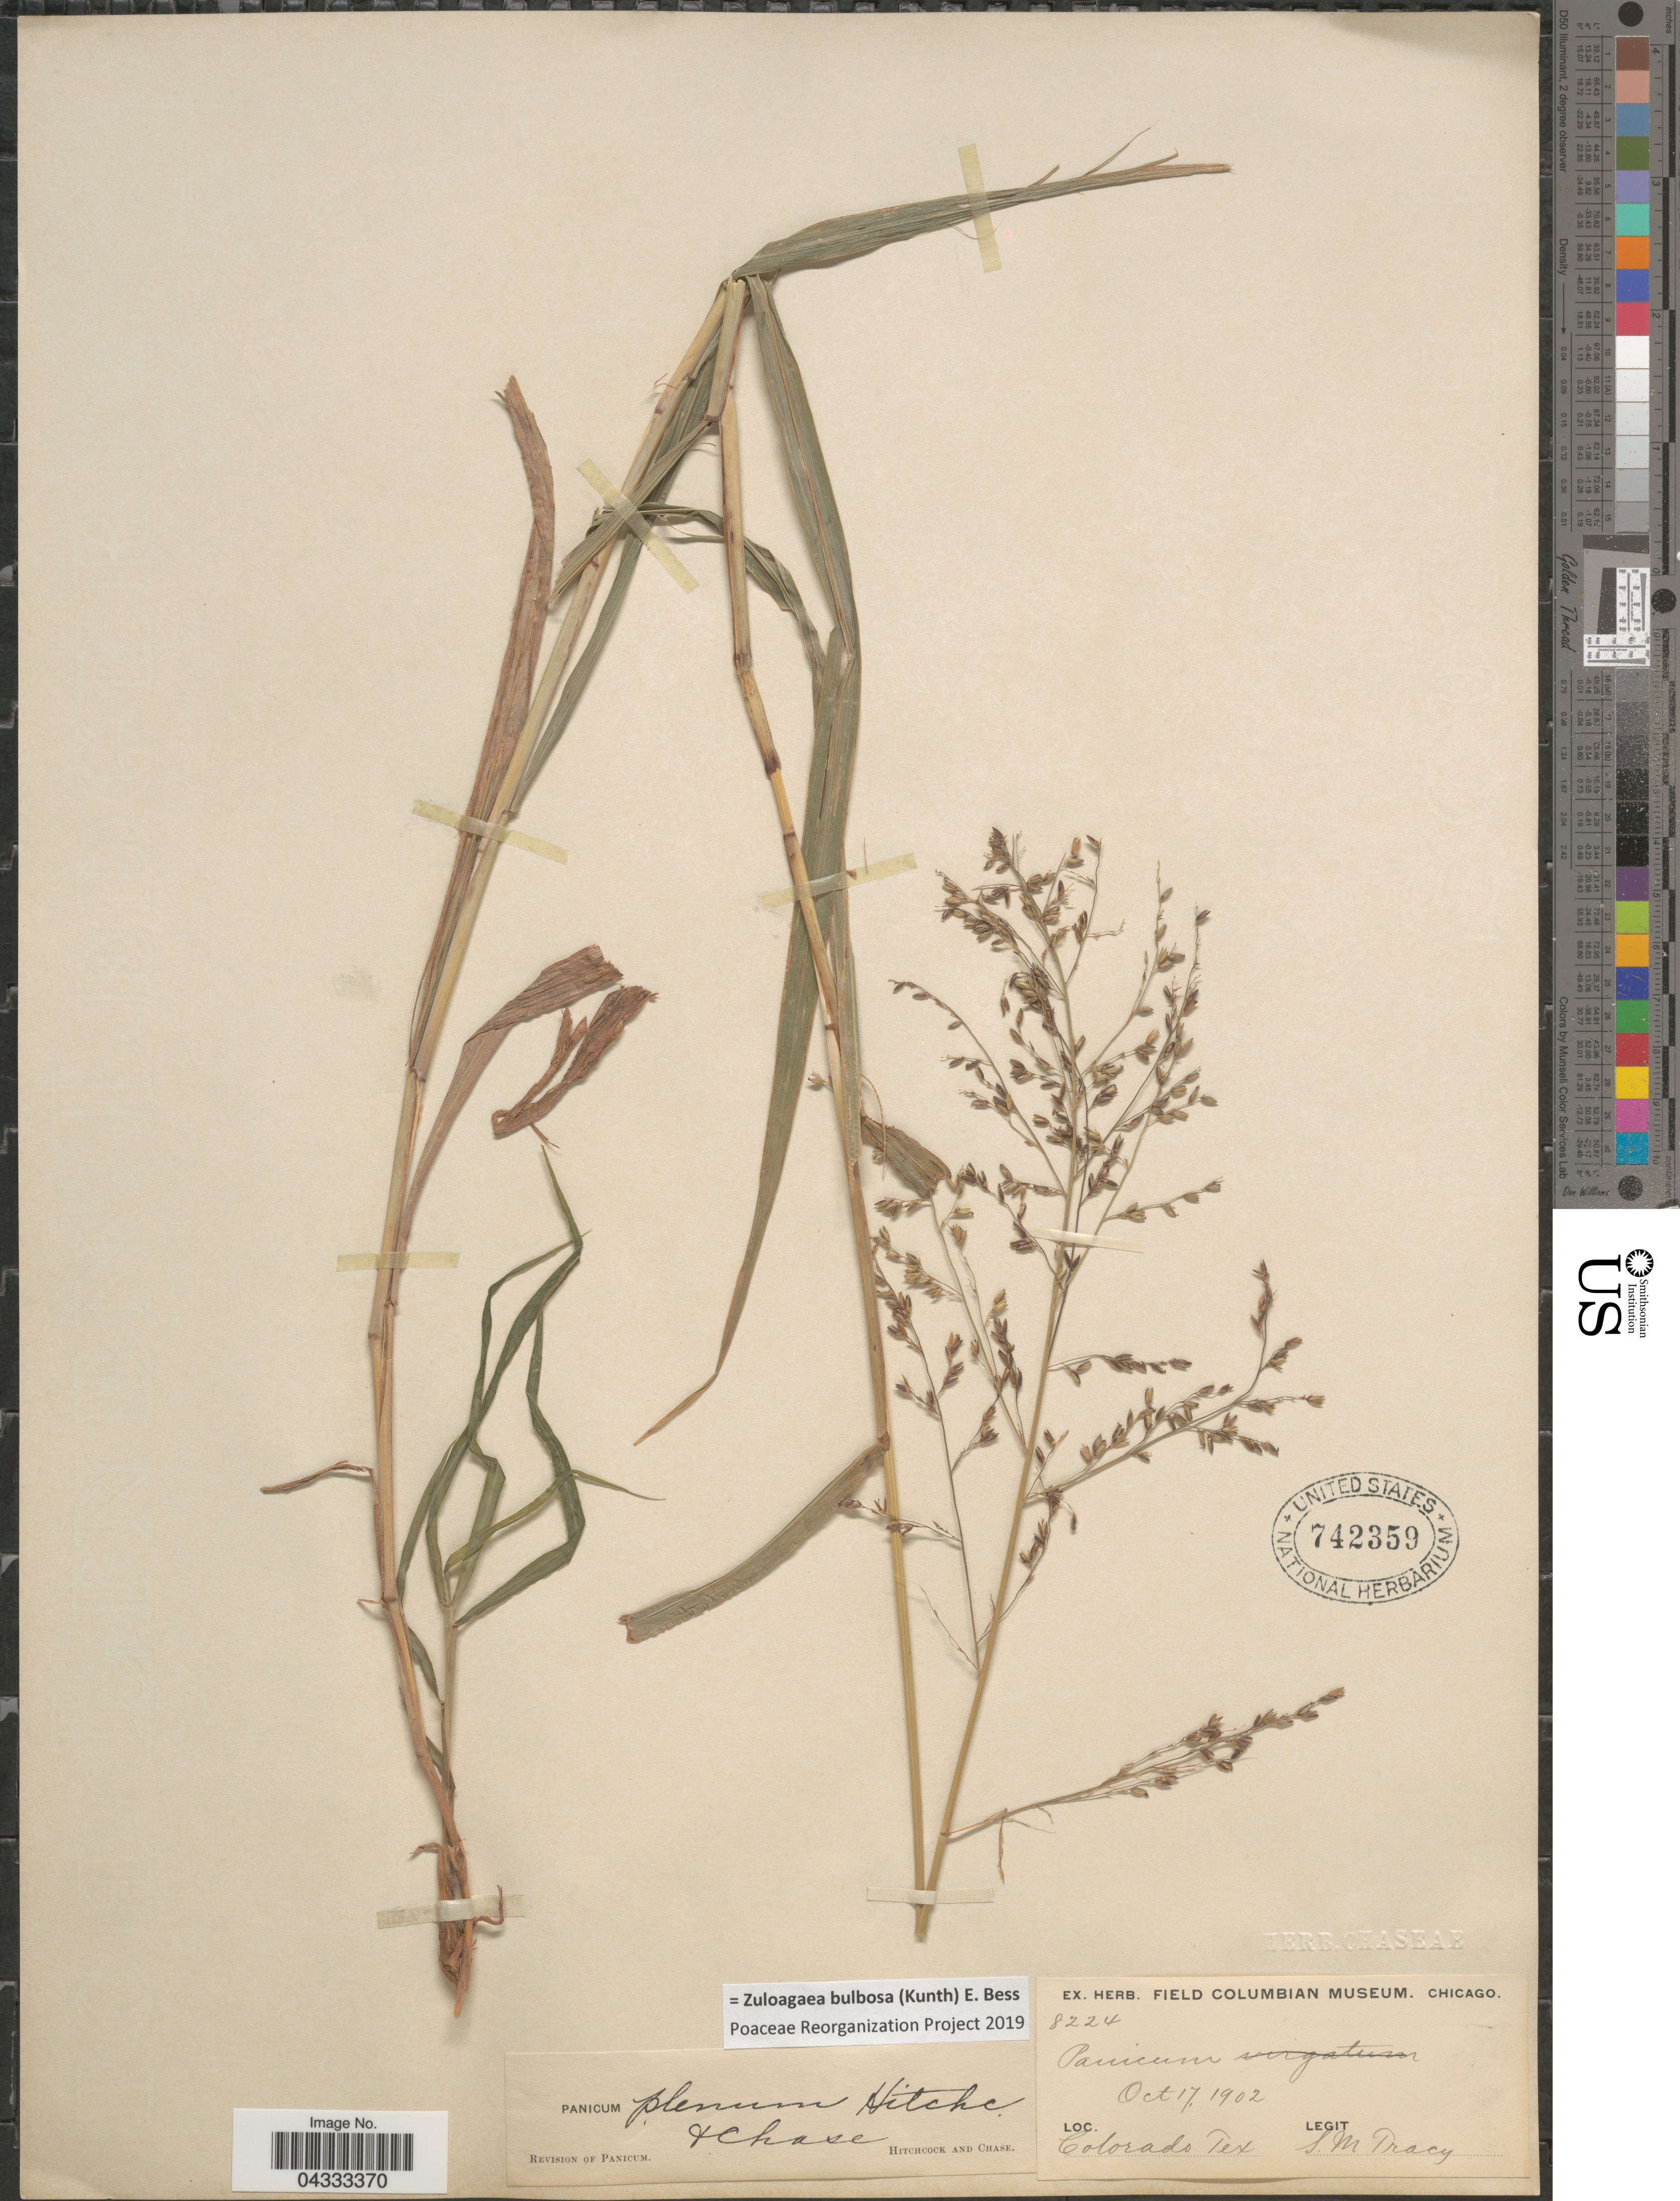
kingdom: Plantae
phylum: Tracheophyta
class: Liliopsida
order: Poales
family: Poaceae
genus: Zuloagaea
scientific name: Zuloagaea bulbosa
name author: (Kunth) E. Bess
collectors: S. M. Tracy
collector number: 8224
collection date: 1902-10-17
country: United States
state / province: Texas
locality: Colorado.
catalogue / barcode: US 742359